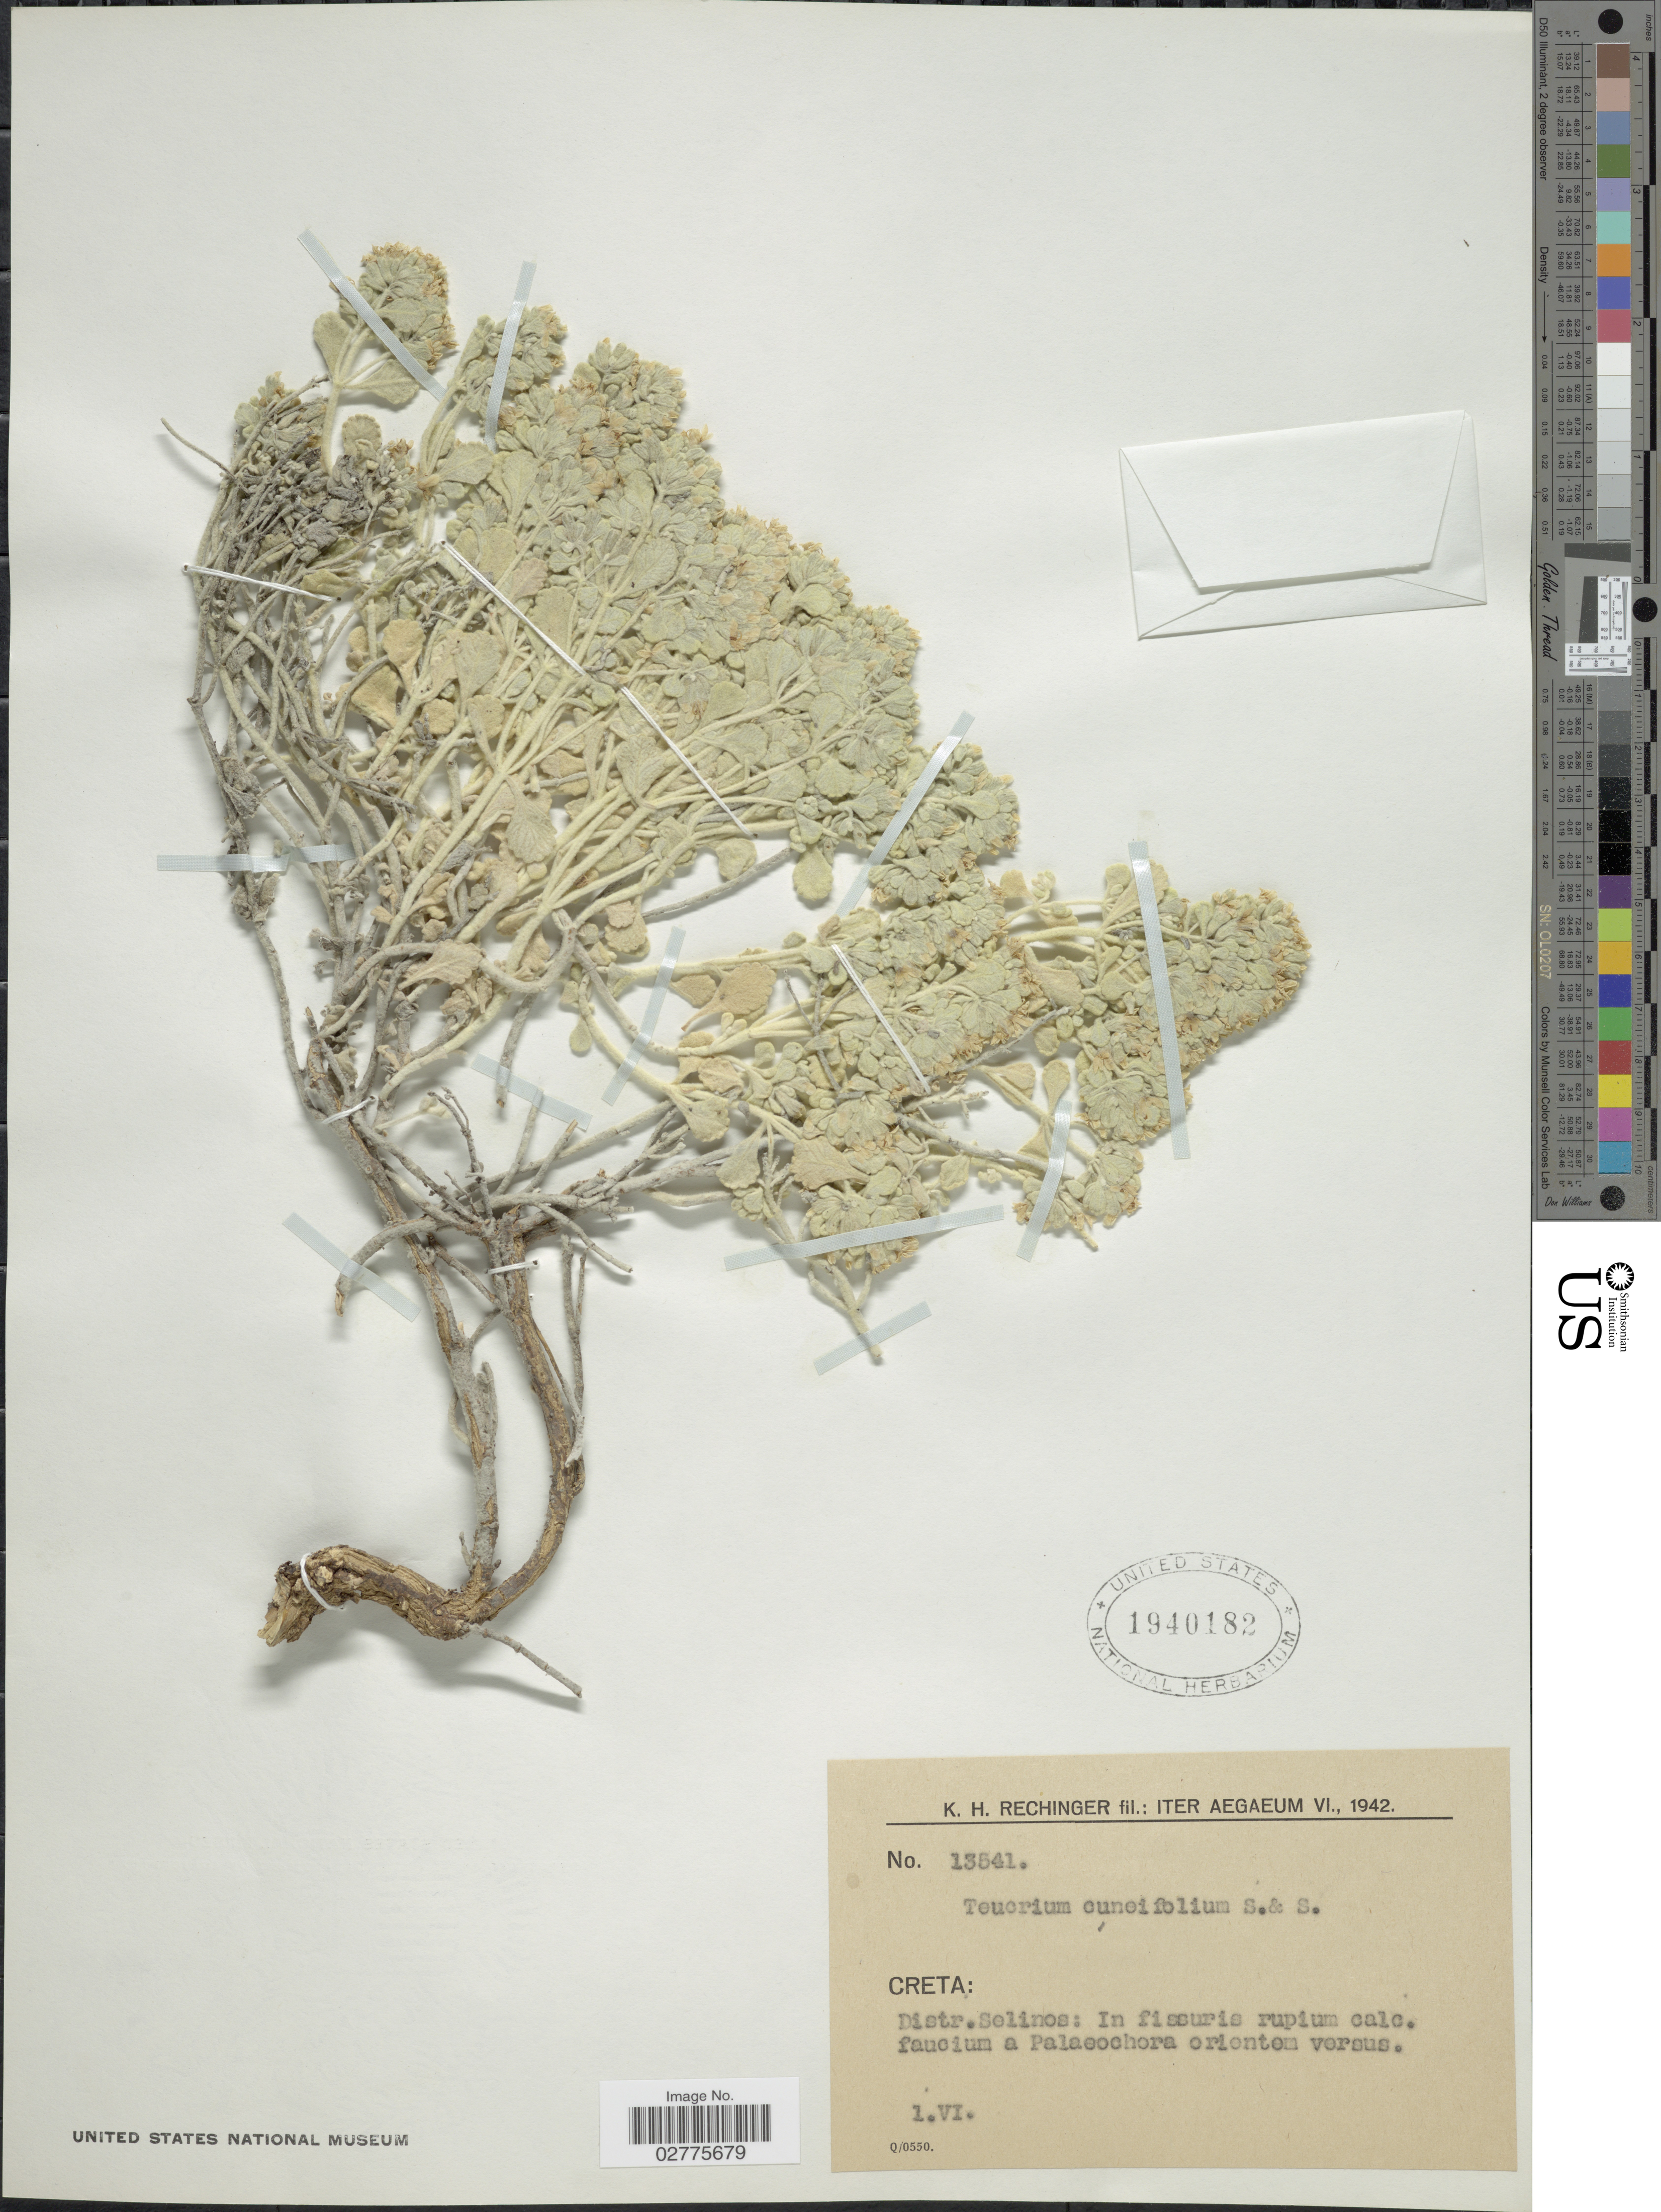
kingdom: Plantae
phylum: Tracheophyta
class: Magnoliopsida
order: Lamiales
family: Lamiaceae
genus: Teucrium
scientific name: Teucrium cuneifolium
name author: Sm.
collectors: K. H. Rechinger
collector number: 13541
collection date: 1942-06-01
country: Greece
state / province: Crete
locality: Aegaeum. Creta: Distr.Selinos.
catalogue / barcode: US 1940182